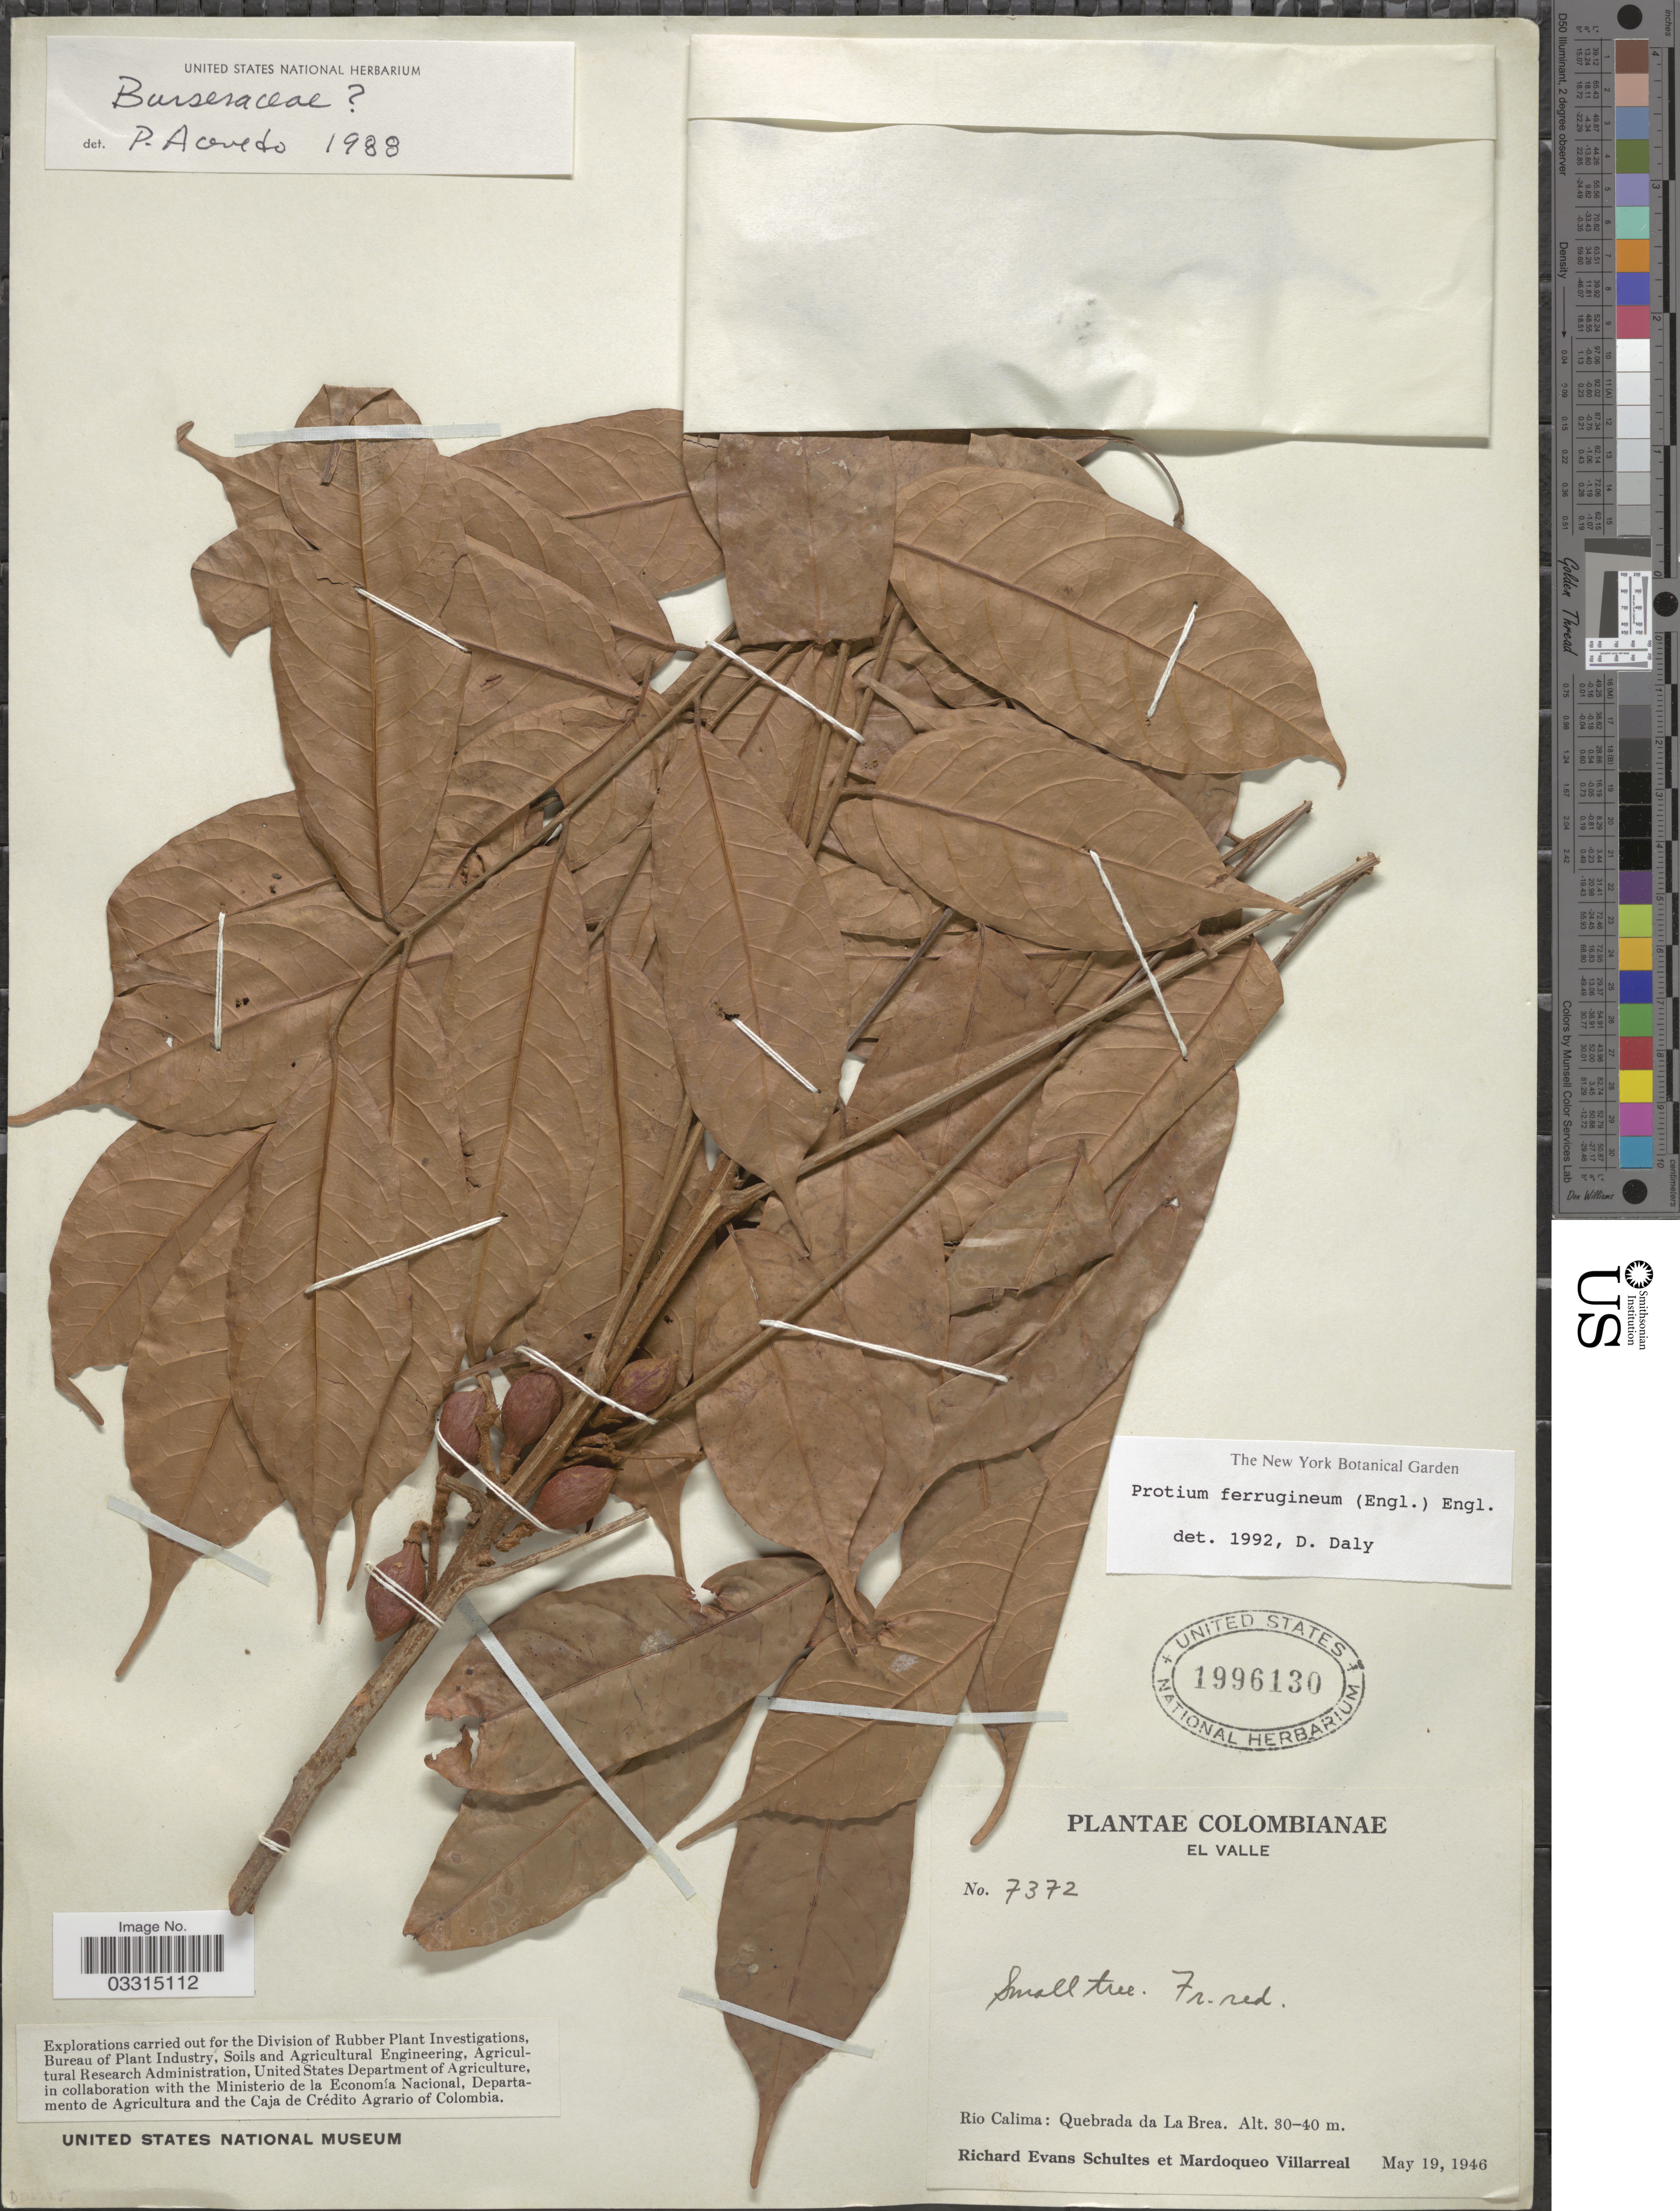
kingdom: Plantae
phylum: Tracheophyta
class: Magnoliopsida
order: Sapindales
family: Burseraceae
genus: Protium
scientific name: Protium ferrugineum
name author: (Engl.) Engl.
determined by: Daly, Douglas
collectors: R. E. Schultes & M. Villareal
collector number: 7372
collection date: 1946-05-19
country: Colombia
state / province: Valle del Cauca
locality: El Valle. Rio Calima: Quebrada de La Brea.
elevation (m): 30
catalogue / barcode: US 1996130